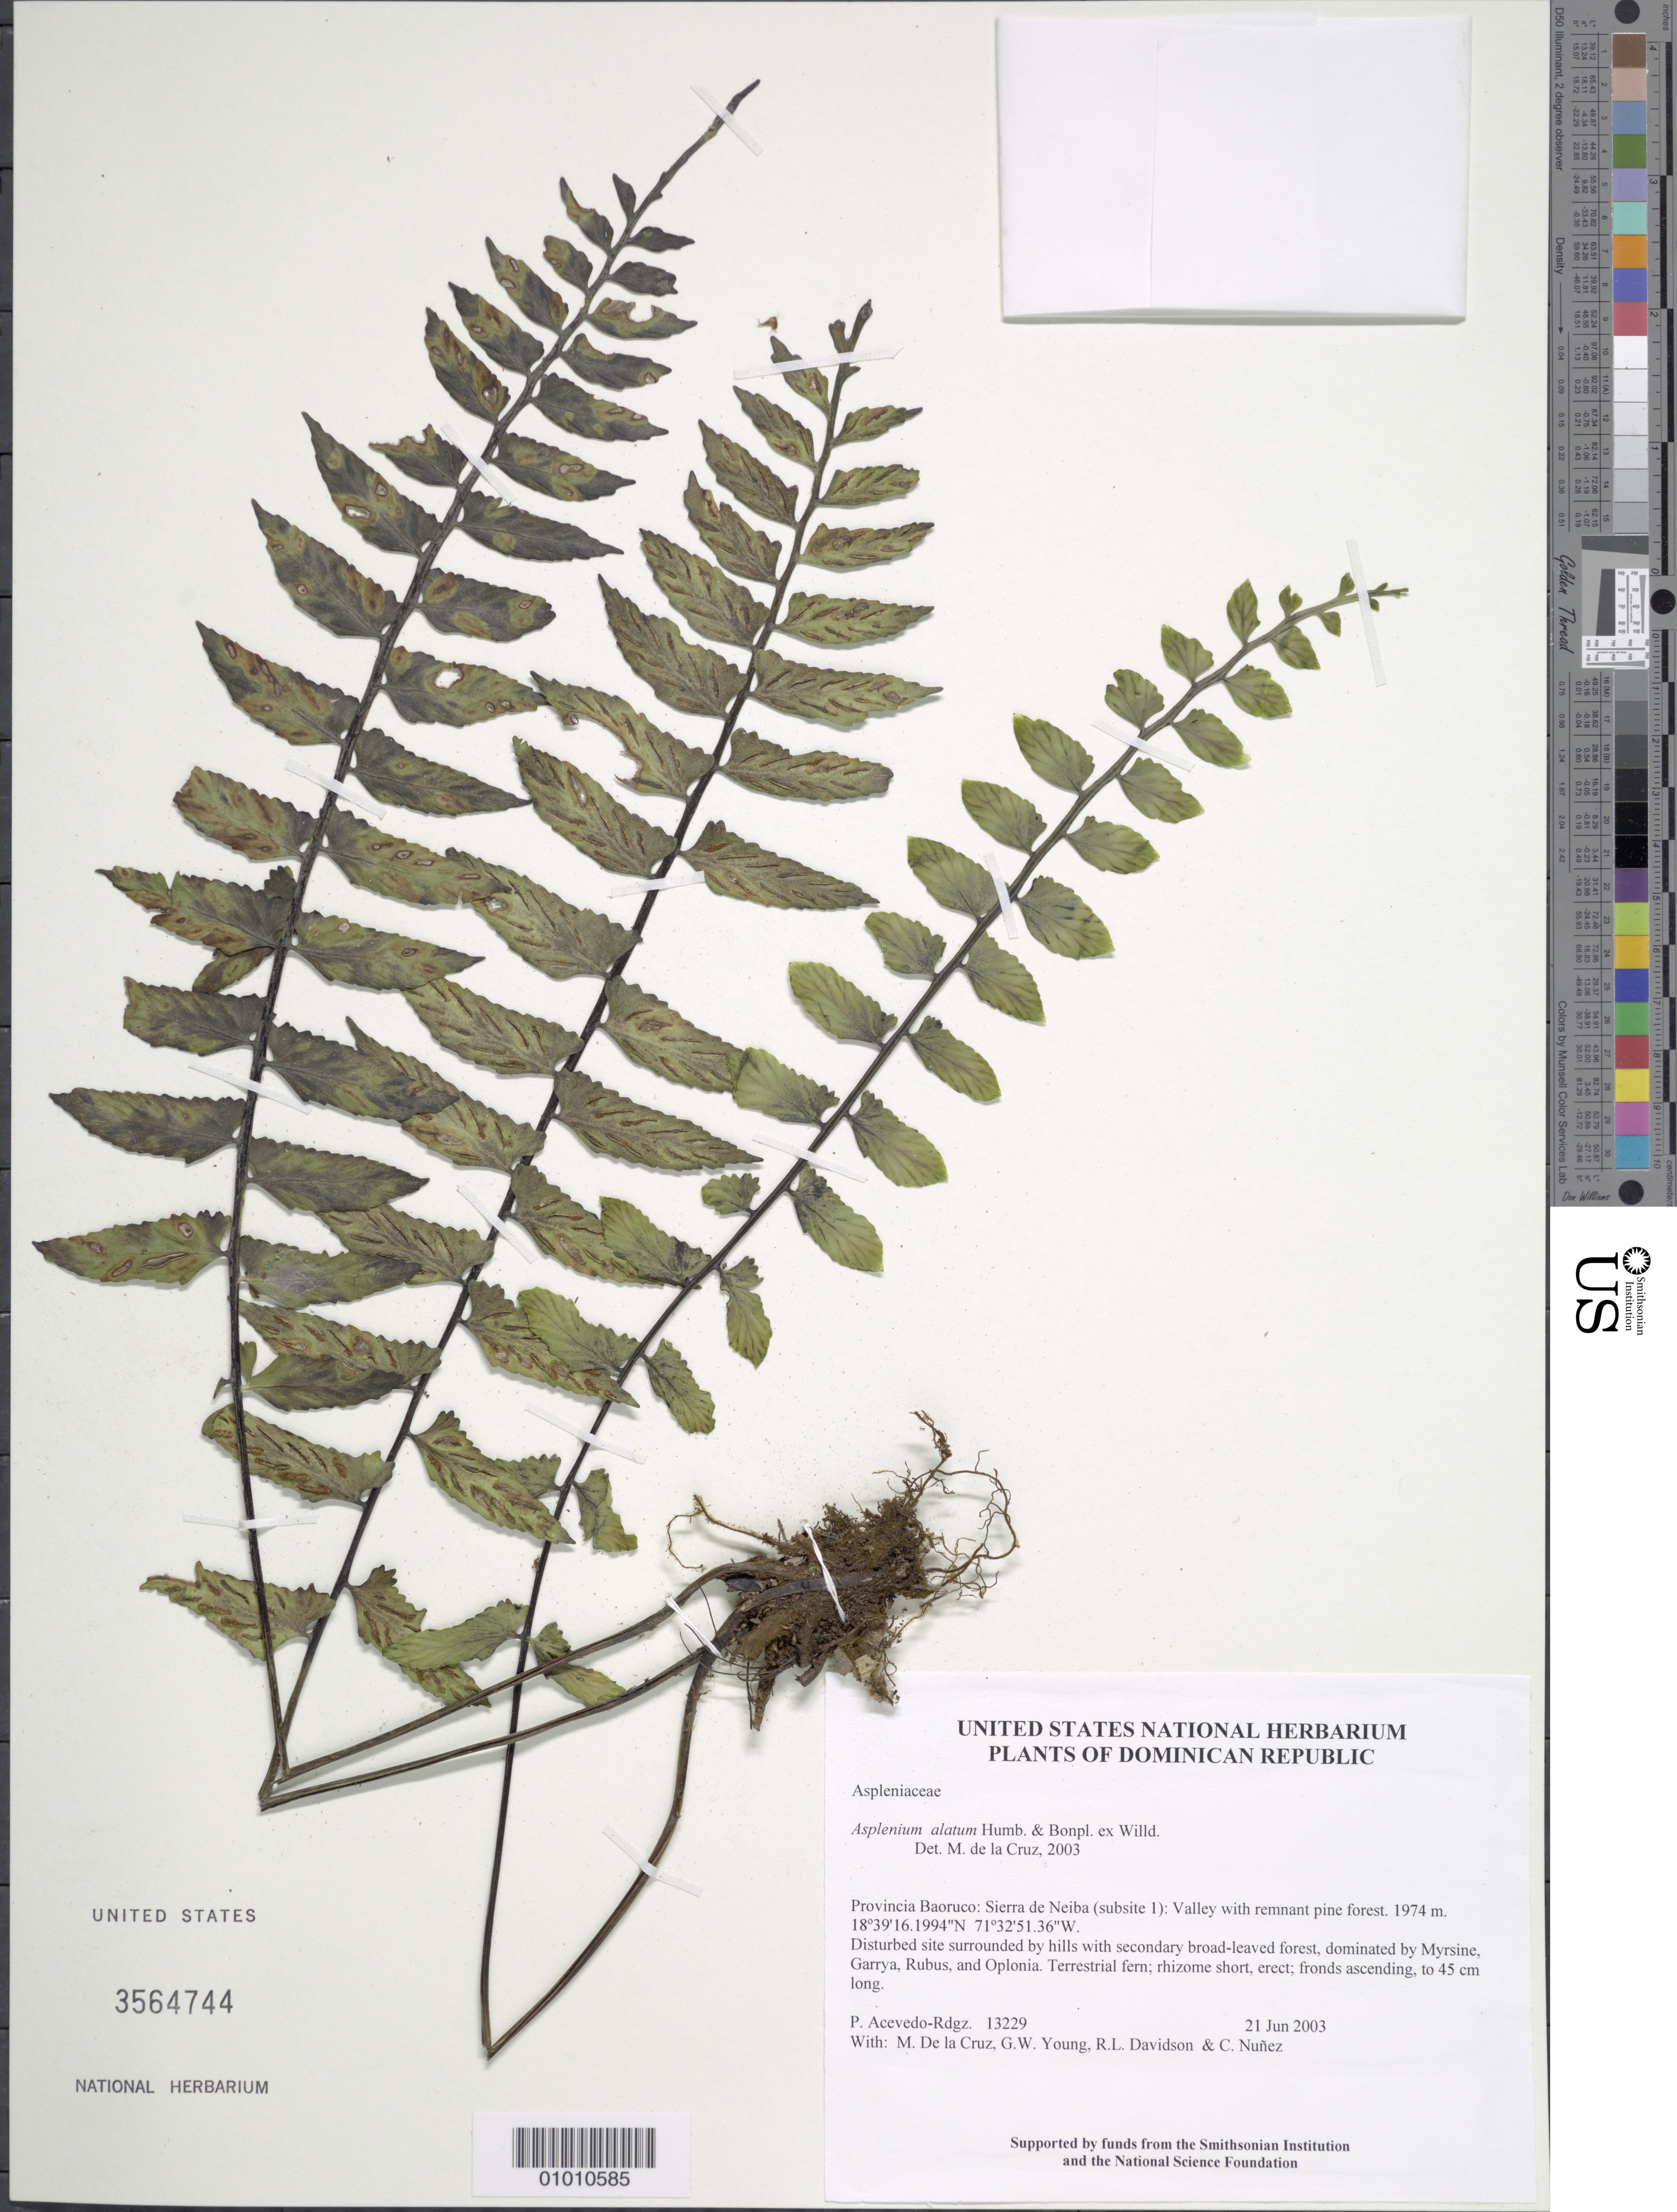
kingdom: Plantae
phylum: Tracheophyta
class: Polypodiopsida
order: Polypodiales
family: Aspleniaceae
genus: Asplenium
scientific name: Asplenium alatum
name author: Humb. & Bonpl. ex Willd.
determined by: de la Cruz, M.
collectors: P. Acevedo-Rodr., M. de la Cruz, J. Rawlins, G. Young, R. Davidson & C. Nunez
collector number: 13229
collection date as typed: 21 Jun 2003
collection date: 2003-06-21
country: Dominican Republic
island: Hispaniola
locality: Provincia Baoruco: Sierra de Neiba (subsite 1): Valley with remnant pine forest.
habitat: Disturbed site surrounded by hills with secondary broad-leaved forest, dominated by Myrsine, Garrya, Rubus, and Oplonia.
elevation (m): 1974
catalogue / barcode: US 3564744